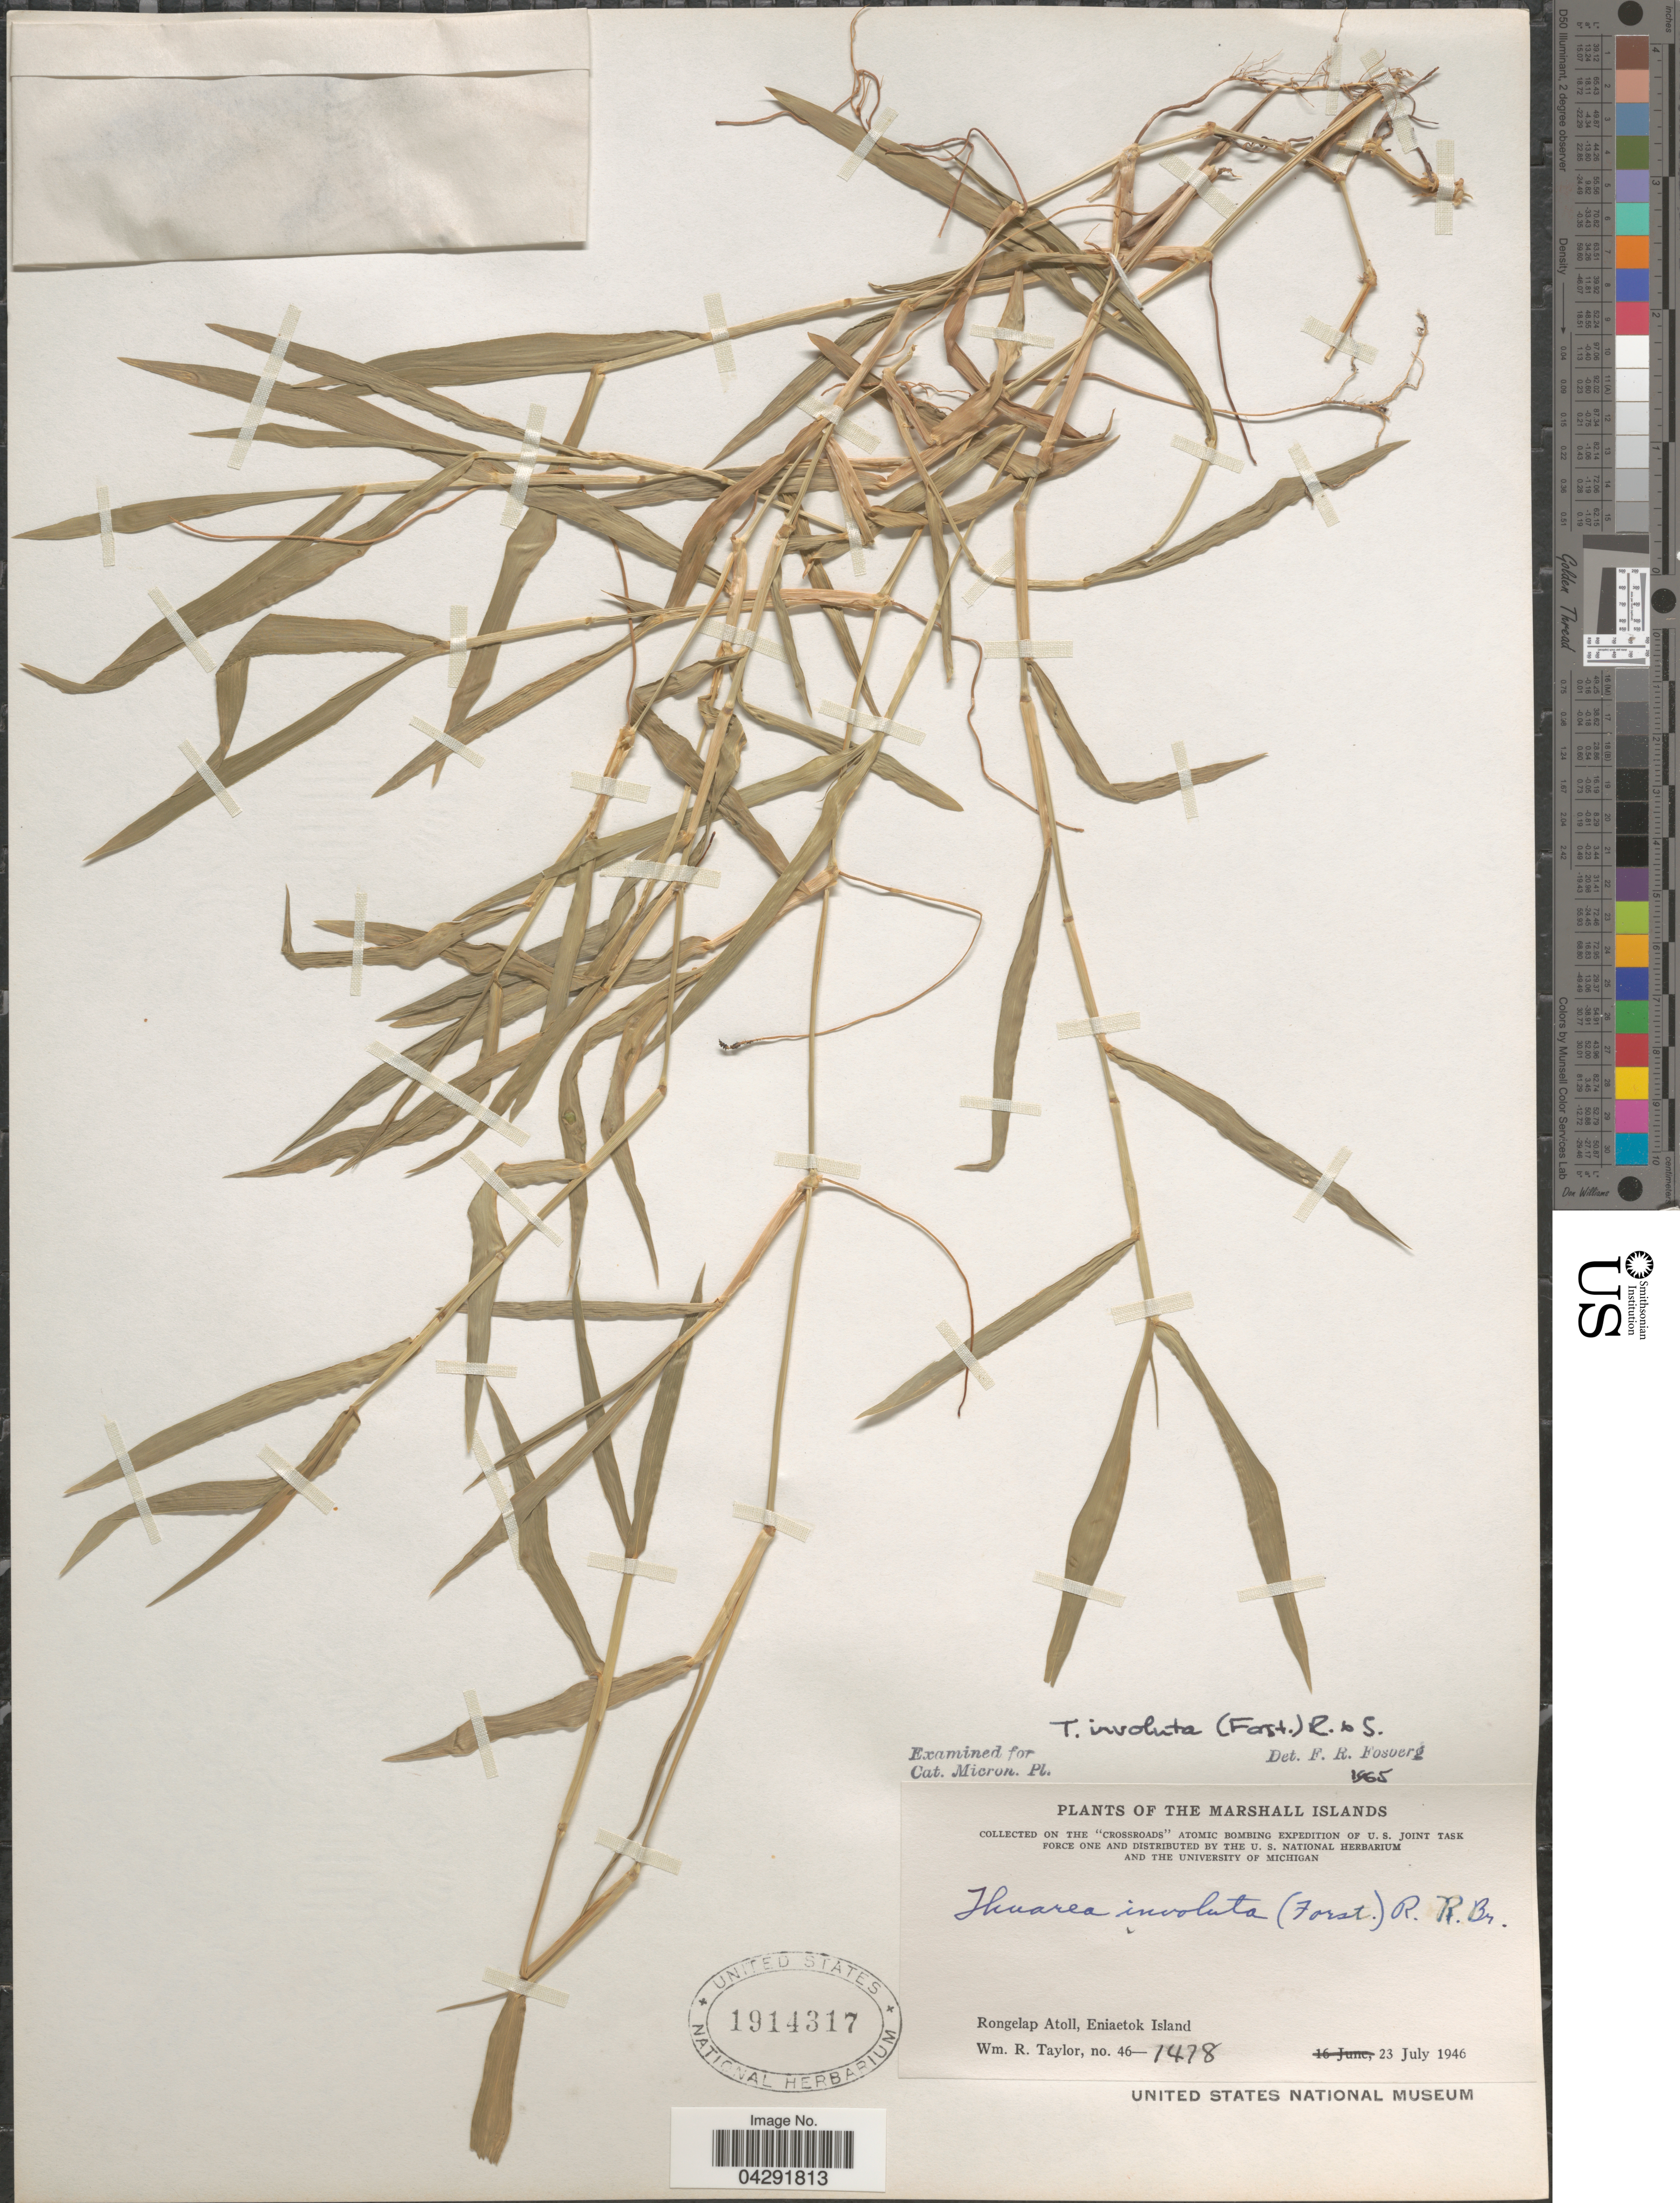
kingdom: Plantae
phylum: Tracheophyta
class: Liliopsida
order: Poales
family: Poaceae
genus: Thuarea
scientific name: Thuarea involuta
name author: (G. Forst.) R. Br. ex Sm.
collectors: W. R. Taylor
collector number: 46-1478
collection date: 1946-07-23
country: Marshall Islands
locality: On the "Crossroads" Atomic Bombing Expedition of U.S. Joint Task Force One. Rongelap Atoll, Eniaetok Island.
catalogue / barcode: US 1914317